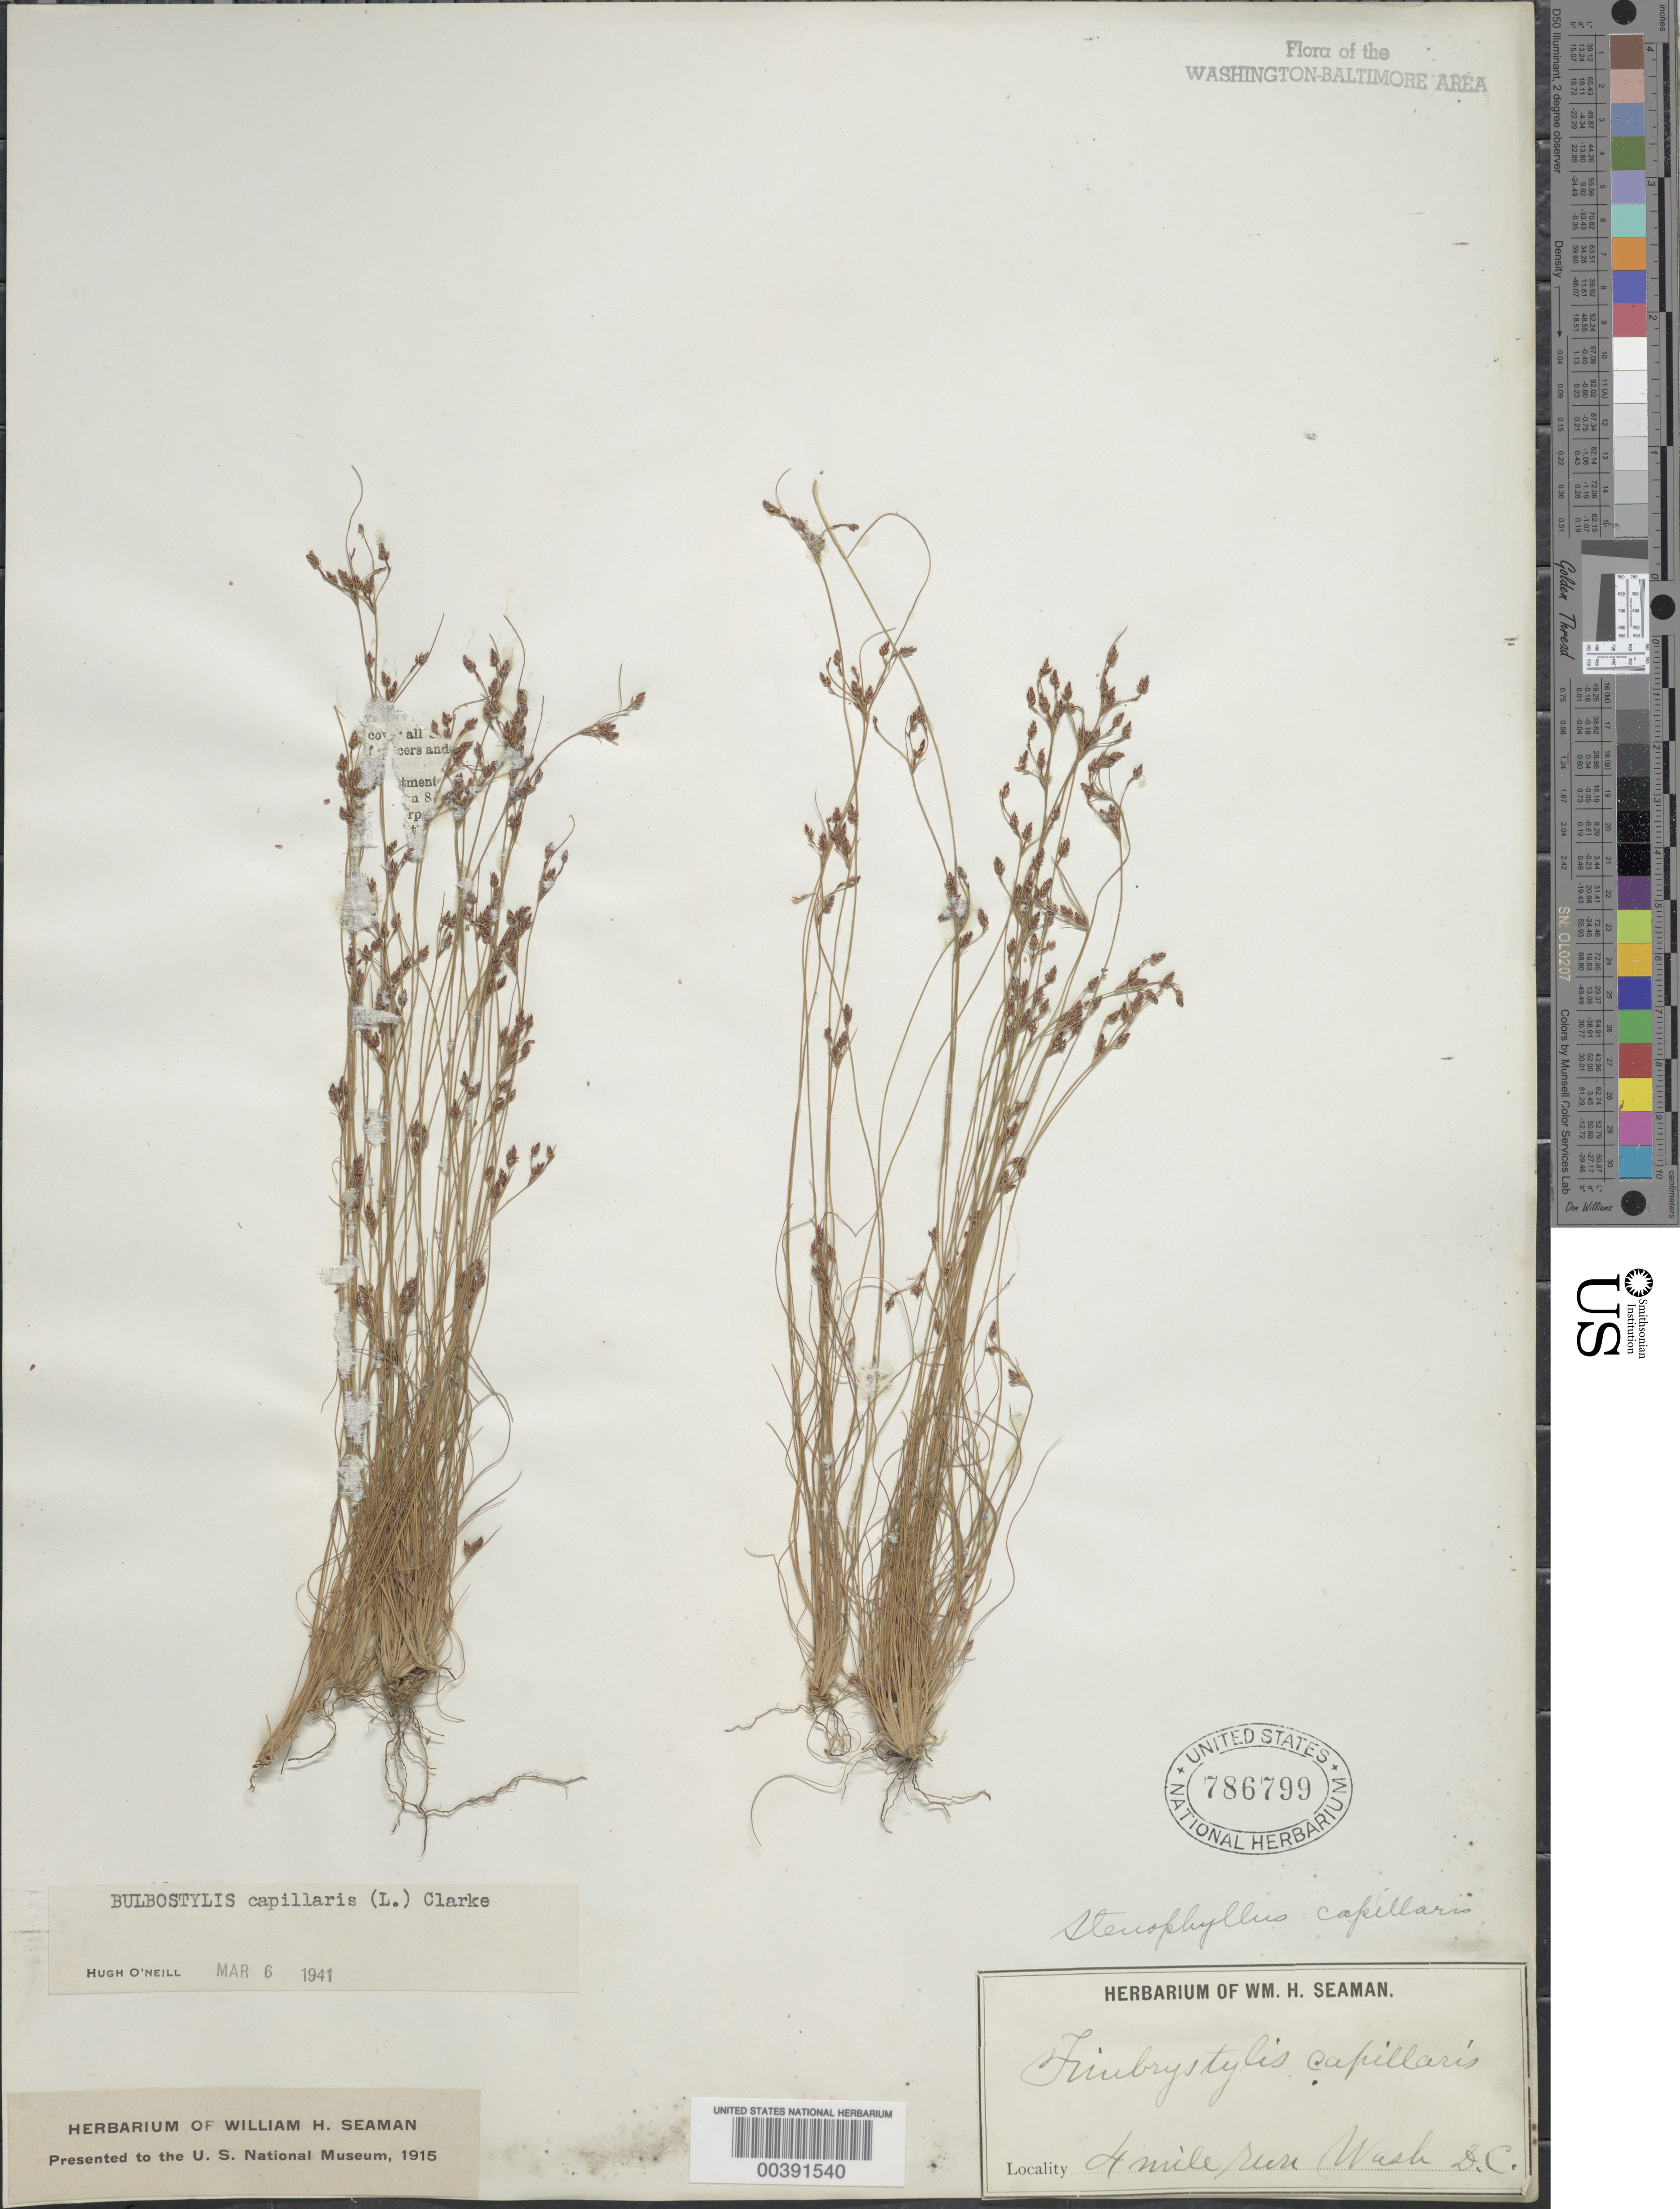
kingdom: Plantae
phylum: Tracheophyta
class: Liliopsida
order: Poales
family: Cyperaceae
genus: Bulbostylis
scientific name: Bulbostylis capillaris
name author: (L.) Kunth ex C.B. Clarke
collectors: W. Seaman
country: United States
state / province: Virginia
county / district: Arlington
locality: Four Mile Run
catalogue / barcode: US 786799